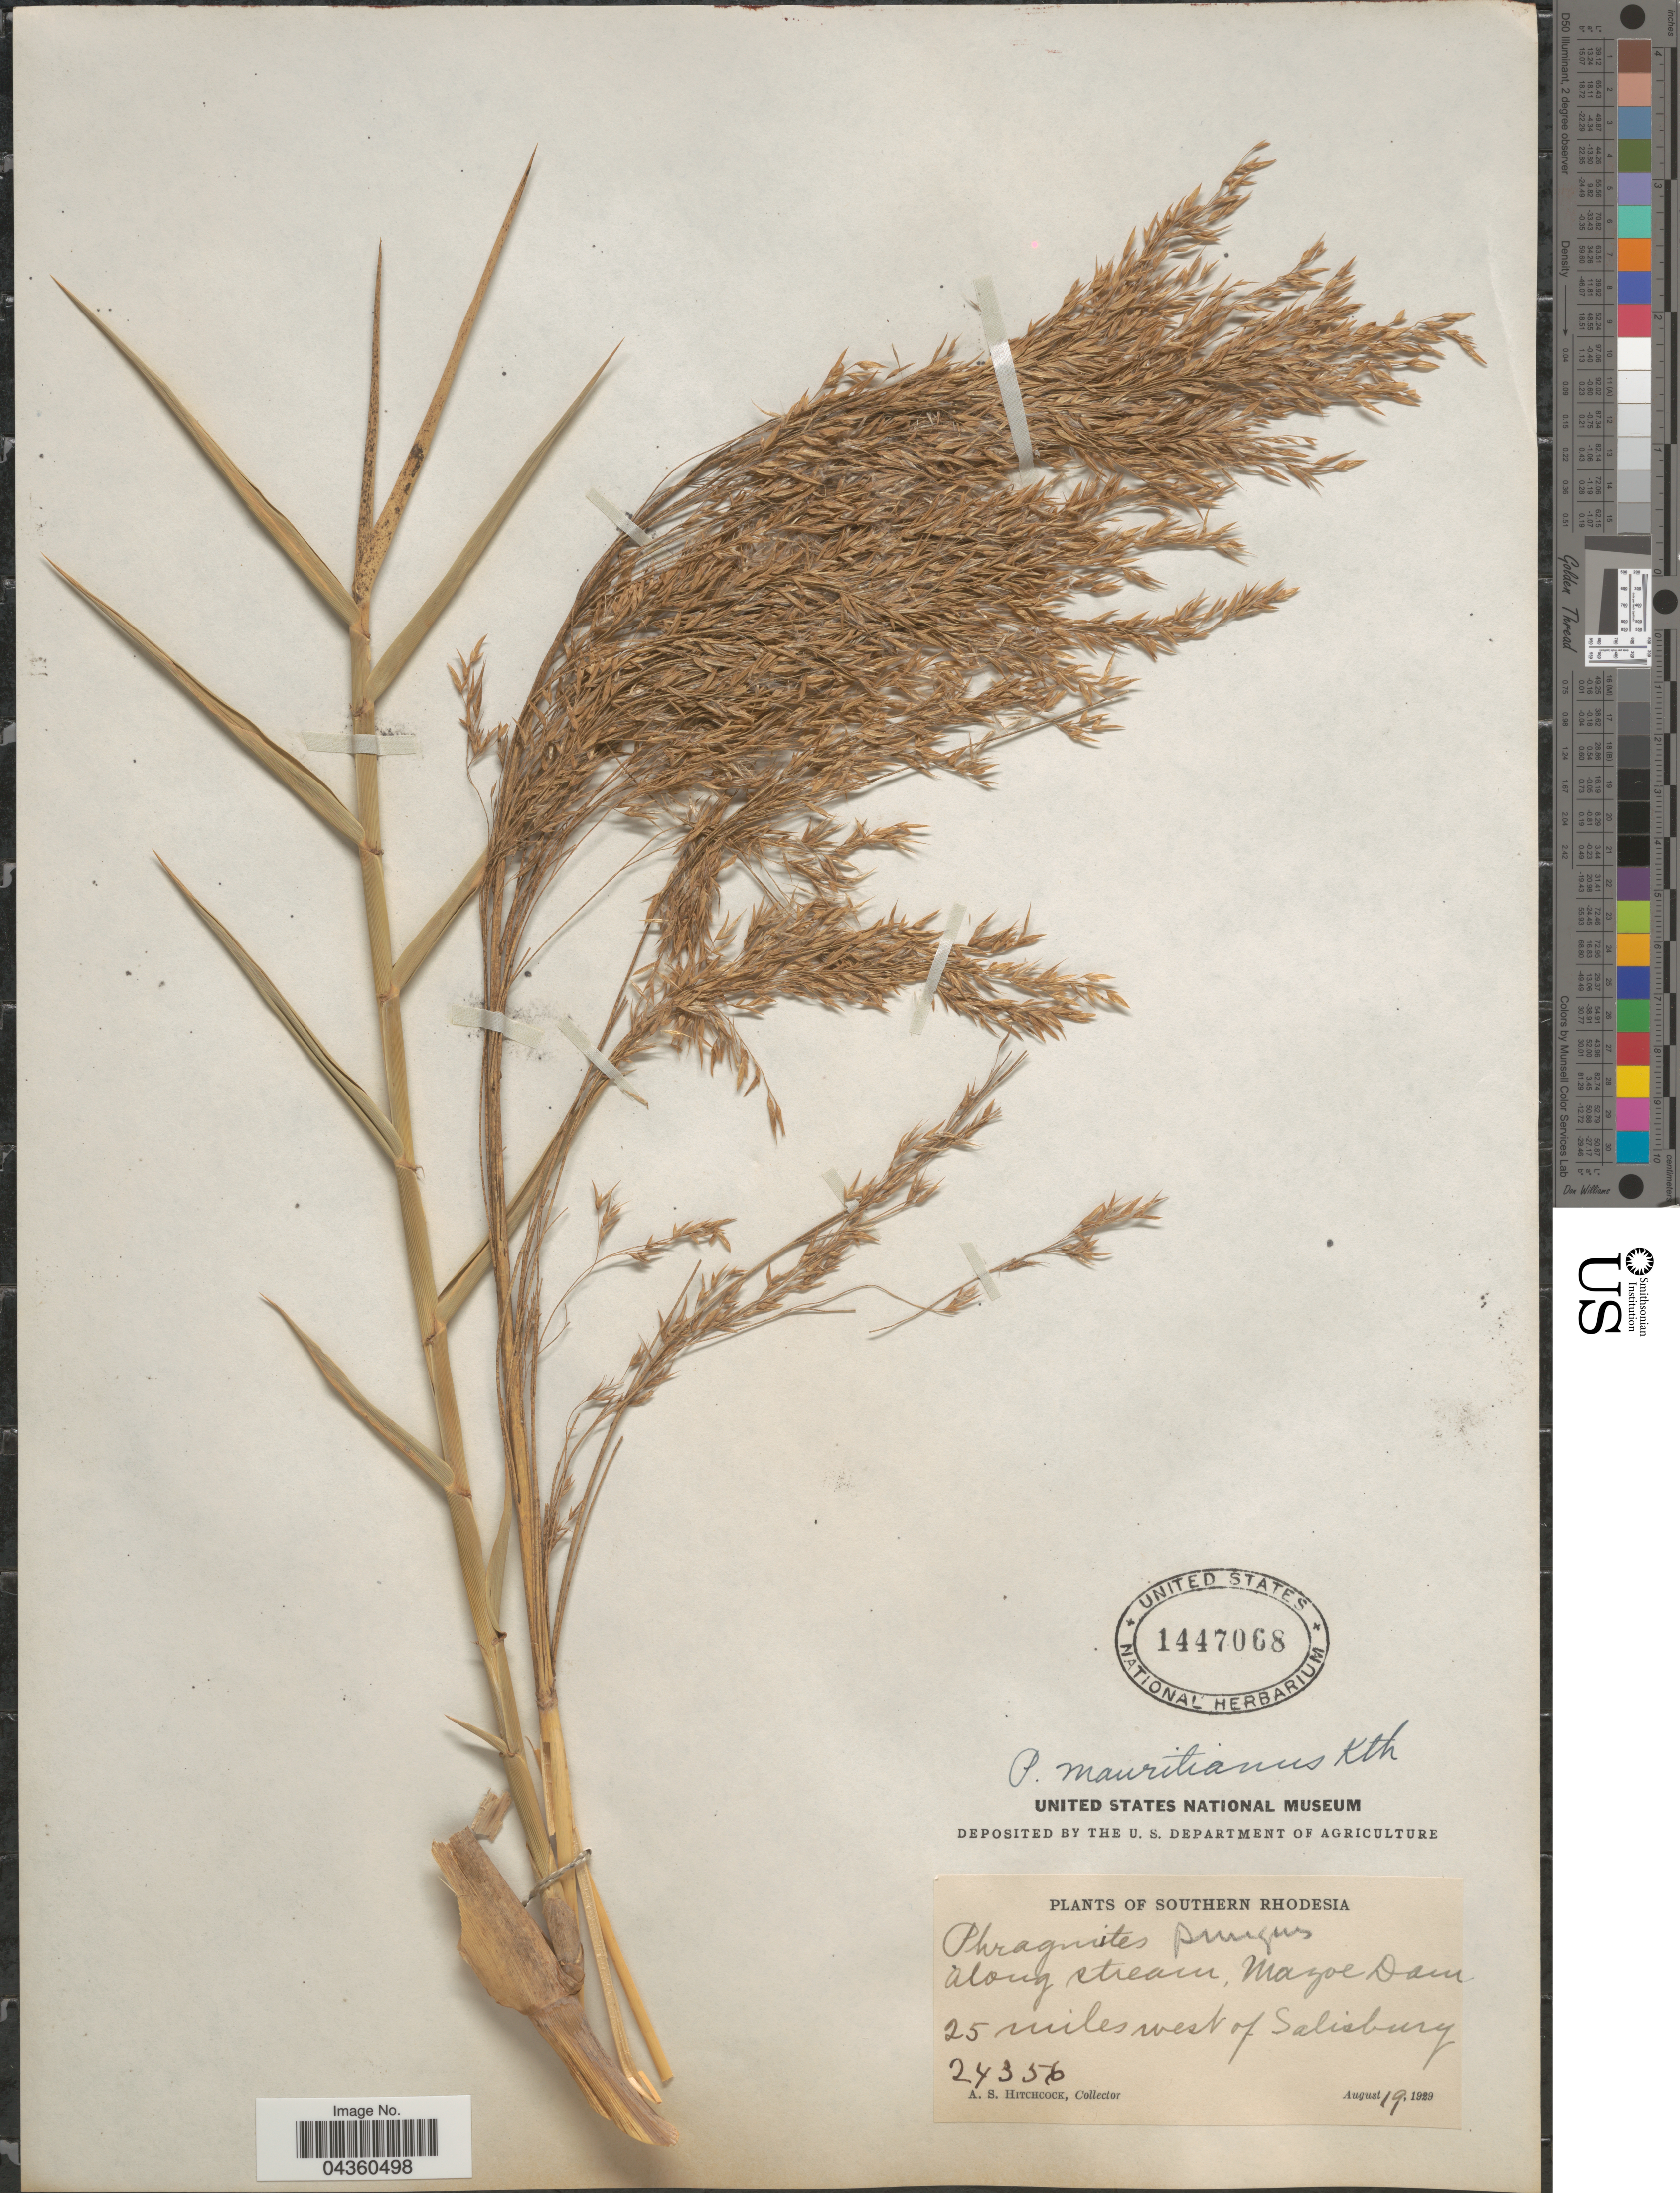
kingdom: Plantae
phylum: Tracheophyta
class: Liliopsida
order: Poales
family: Poaceae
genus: Phragmites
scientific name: Phragmites mauritianus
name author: Kunth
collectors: A. S. Hitchcock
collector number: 24356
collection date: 1929-08-19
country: Zimbabwe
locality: Southern Rhodesia. Along stream, Mazoe Dam 25 miles west of Salisbury.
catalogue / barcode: US 1447068